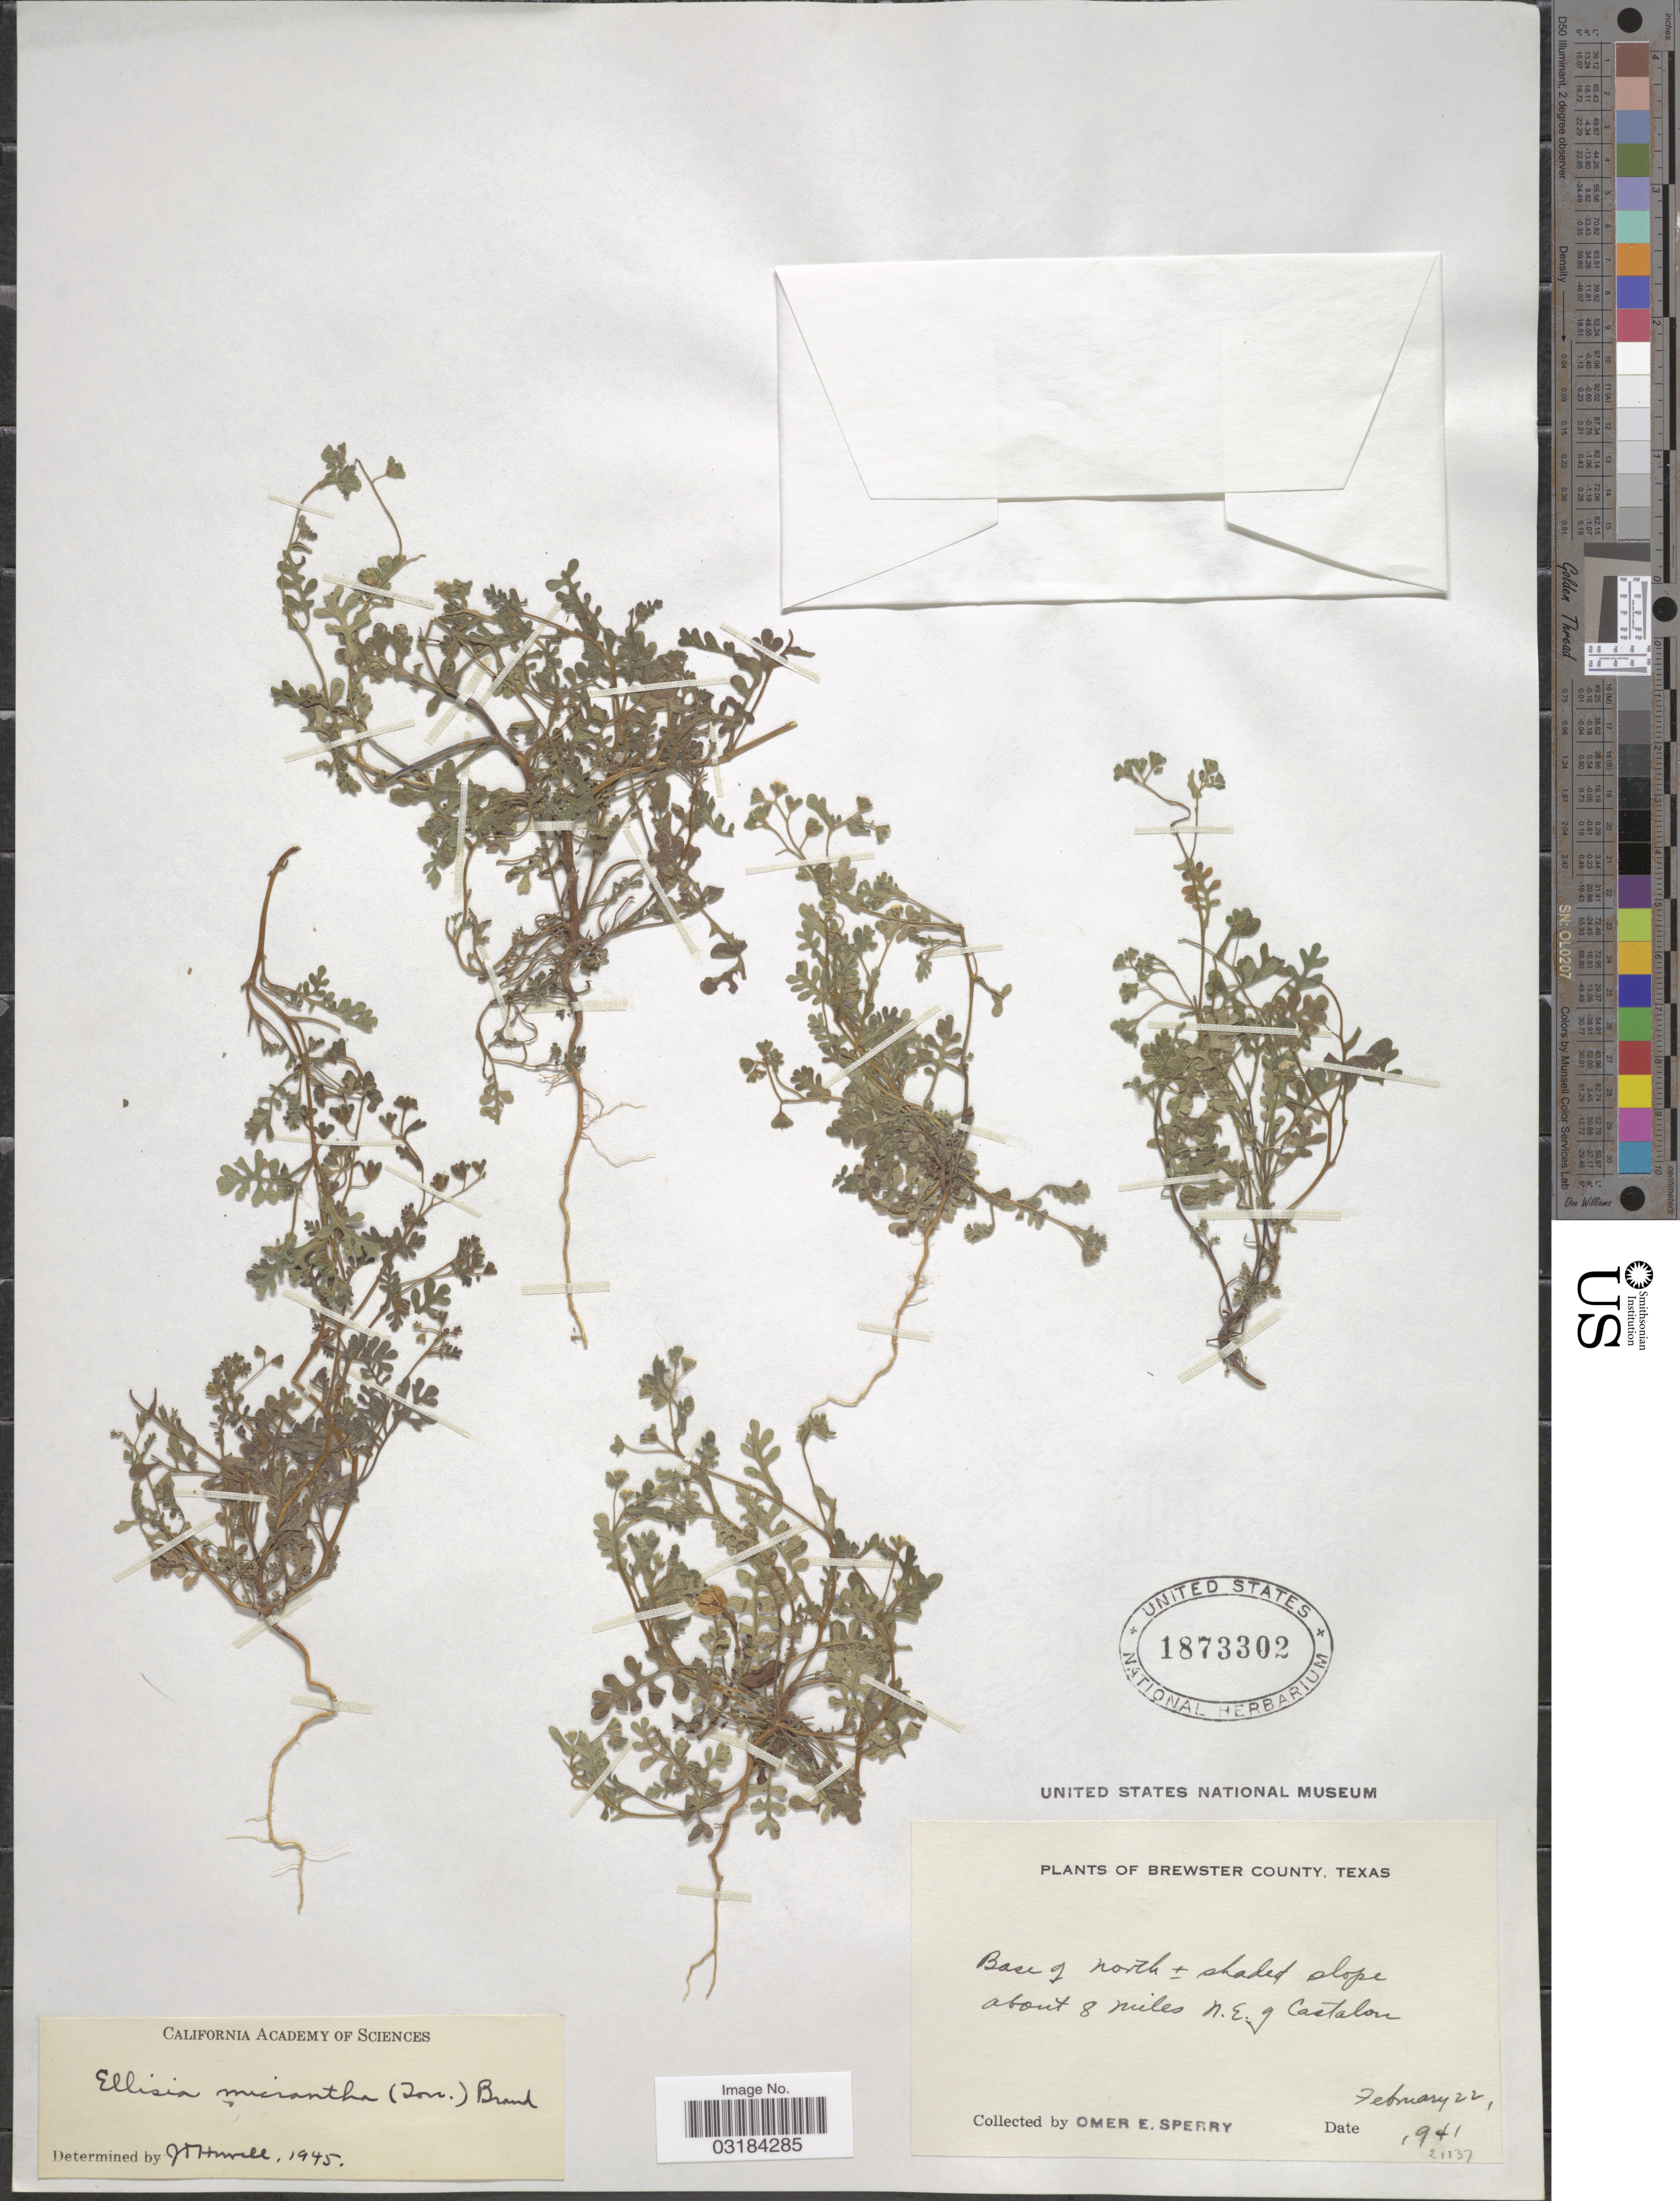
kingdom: Plantae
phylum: Tracheophyta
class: Magnoliopsida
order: Boraginales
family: Hydrophyllaceae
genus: Eucrypta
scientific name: Eucrypta micrantha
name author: (Torr.) A. Heller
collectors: O. E. Sperry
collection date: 1941-02-22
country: United States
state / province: Texas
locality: Brewster County. Base of north ± shaded slope about 8 miles N.E. of Castalon.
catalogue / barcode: US 1873302